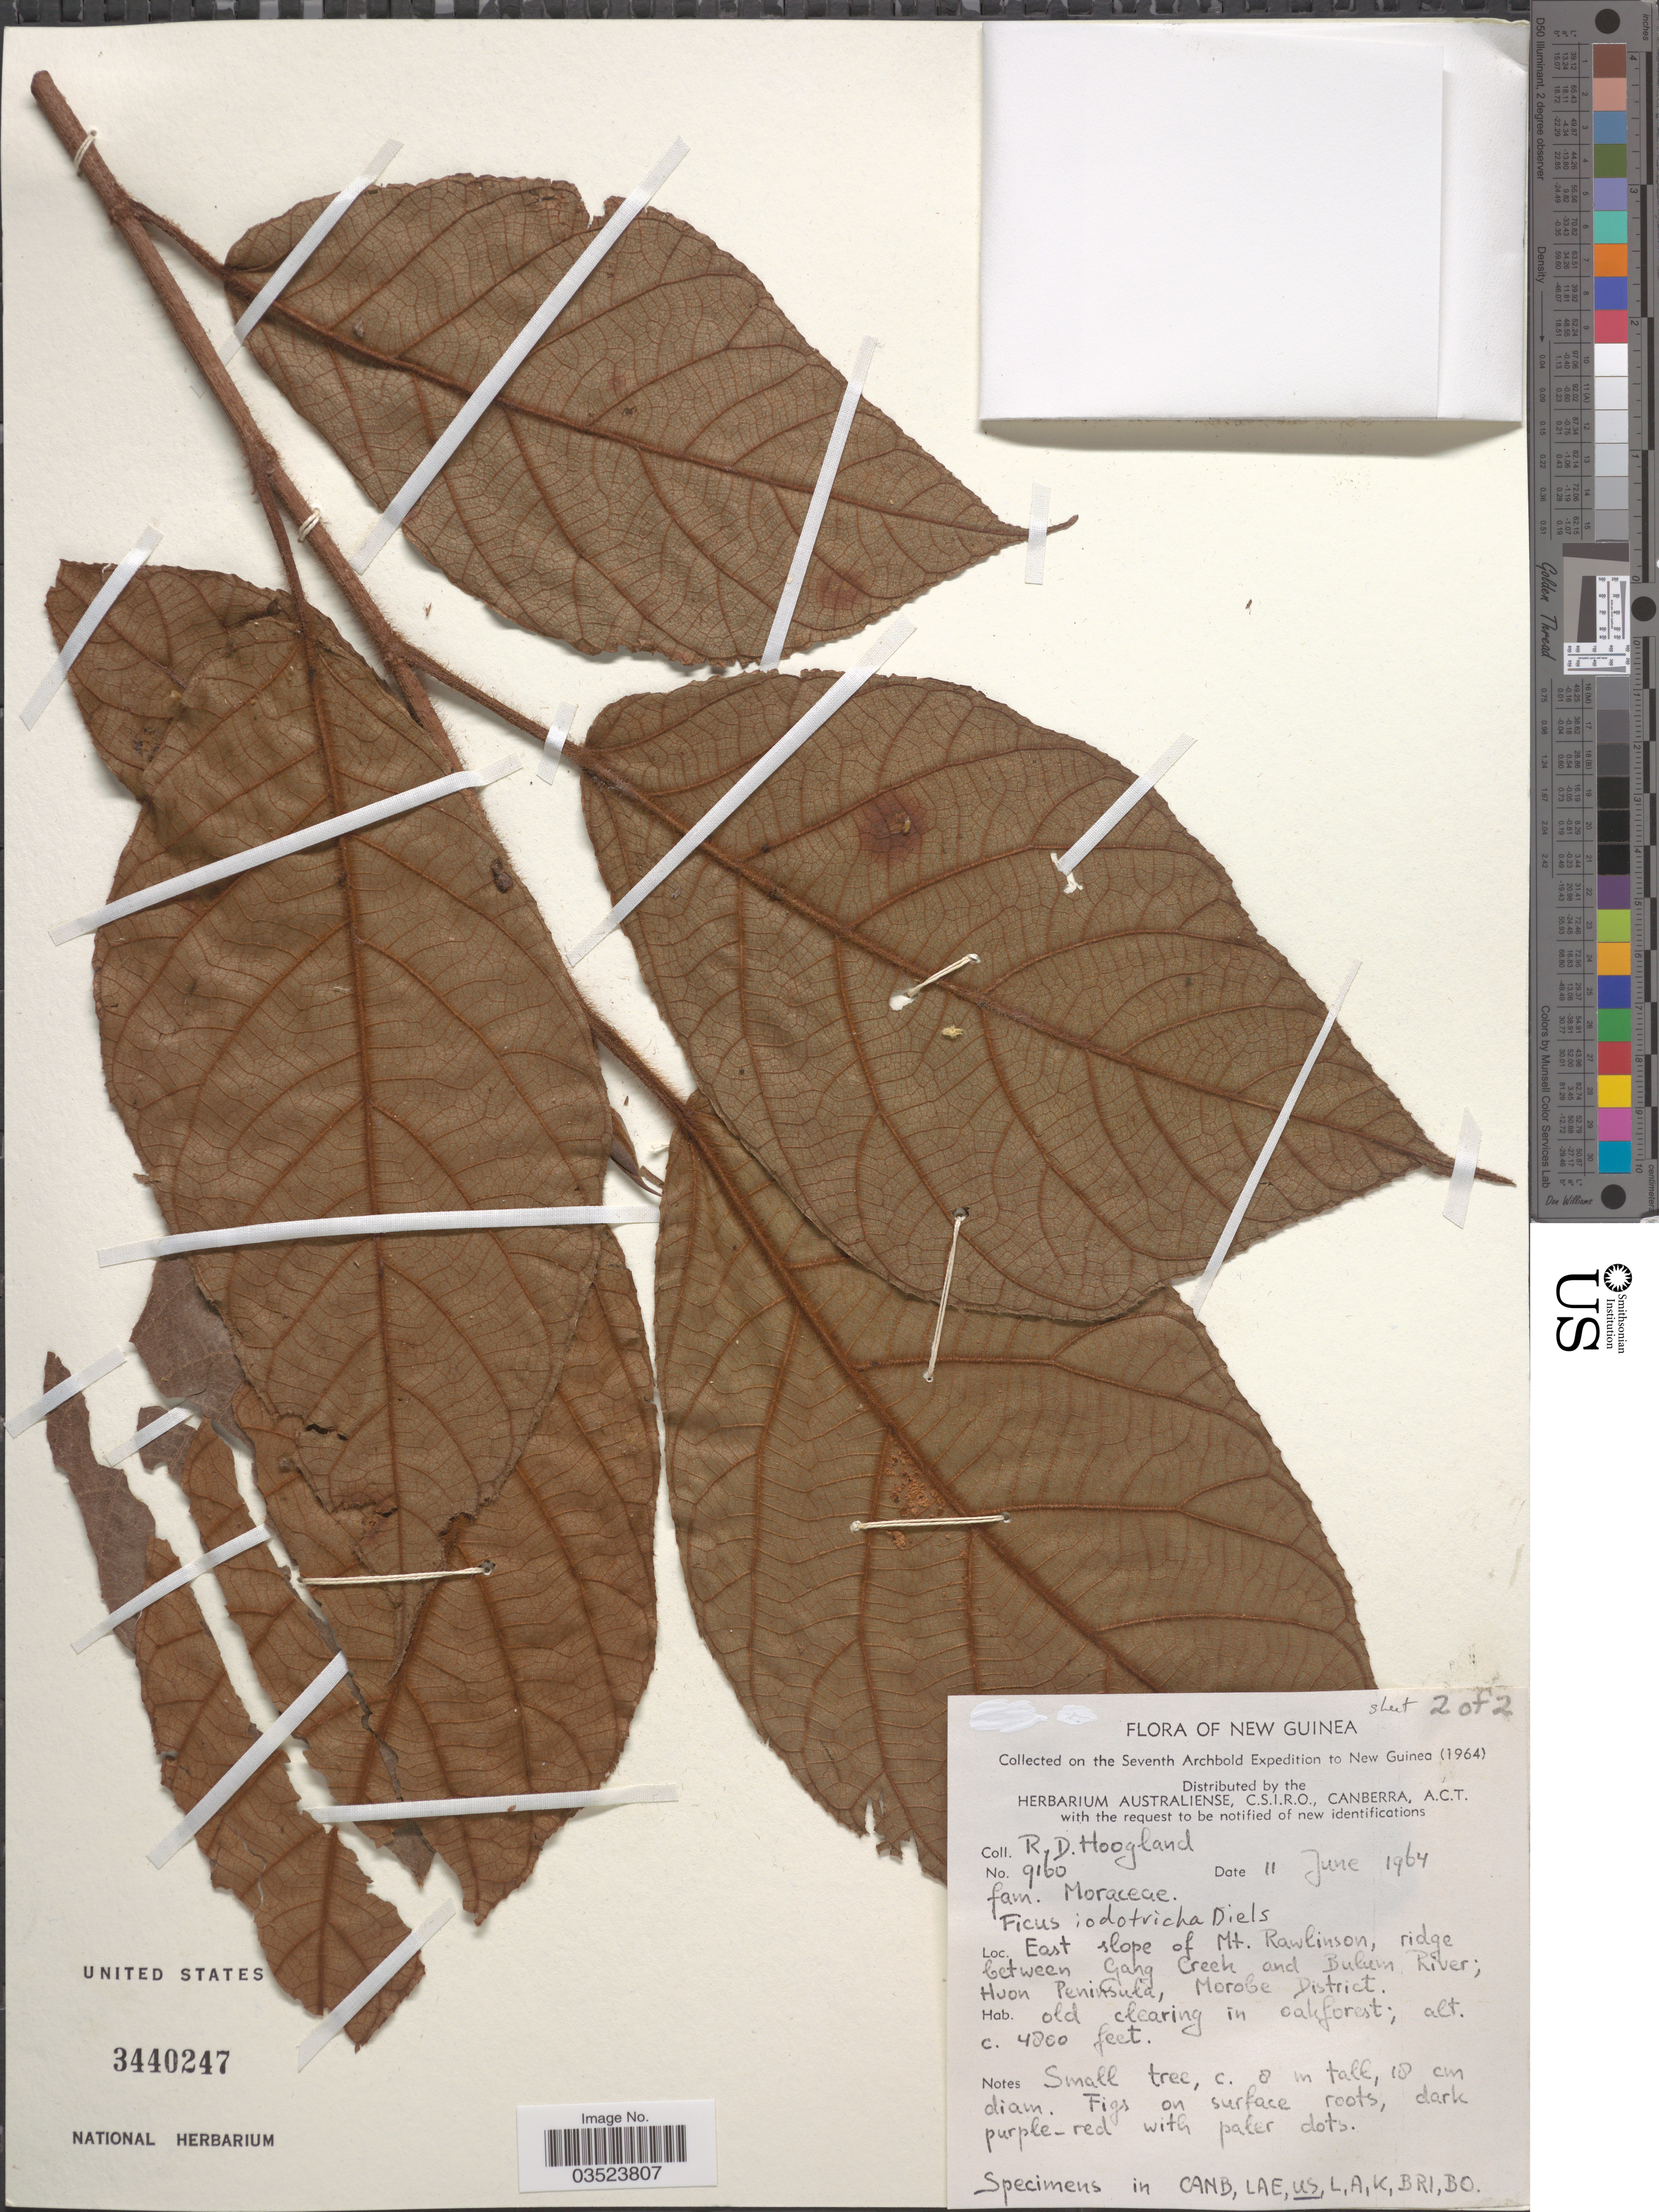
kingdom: Plantae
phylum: Tracheophyta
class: Magnoliopsida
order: Rosales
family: Moraceae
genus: Ficus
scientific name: Ficus iodotricha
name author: Diels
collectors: R. D. Hoogland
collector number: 9160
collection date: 1964-06-11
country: Papua New Guinea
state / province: Morobe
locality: New Guinea. East slope of Mt. Rawlinson, ridge between Gang Creek and Bulum* River; Huon Peninsula, Morobe District.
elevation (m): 1463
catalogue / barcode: US 3440247